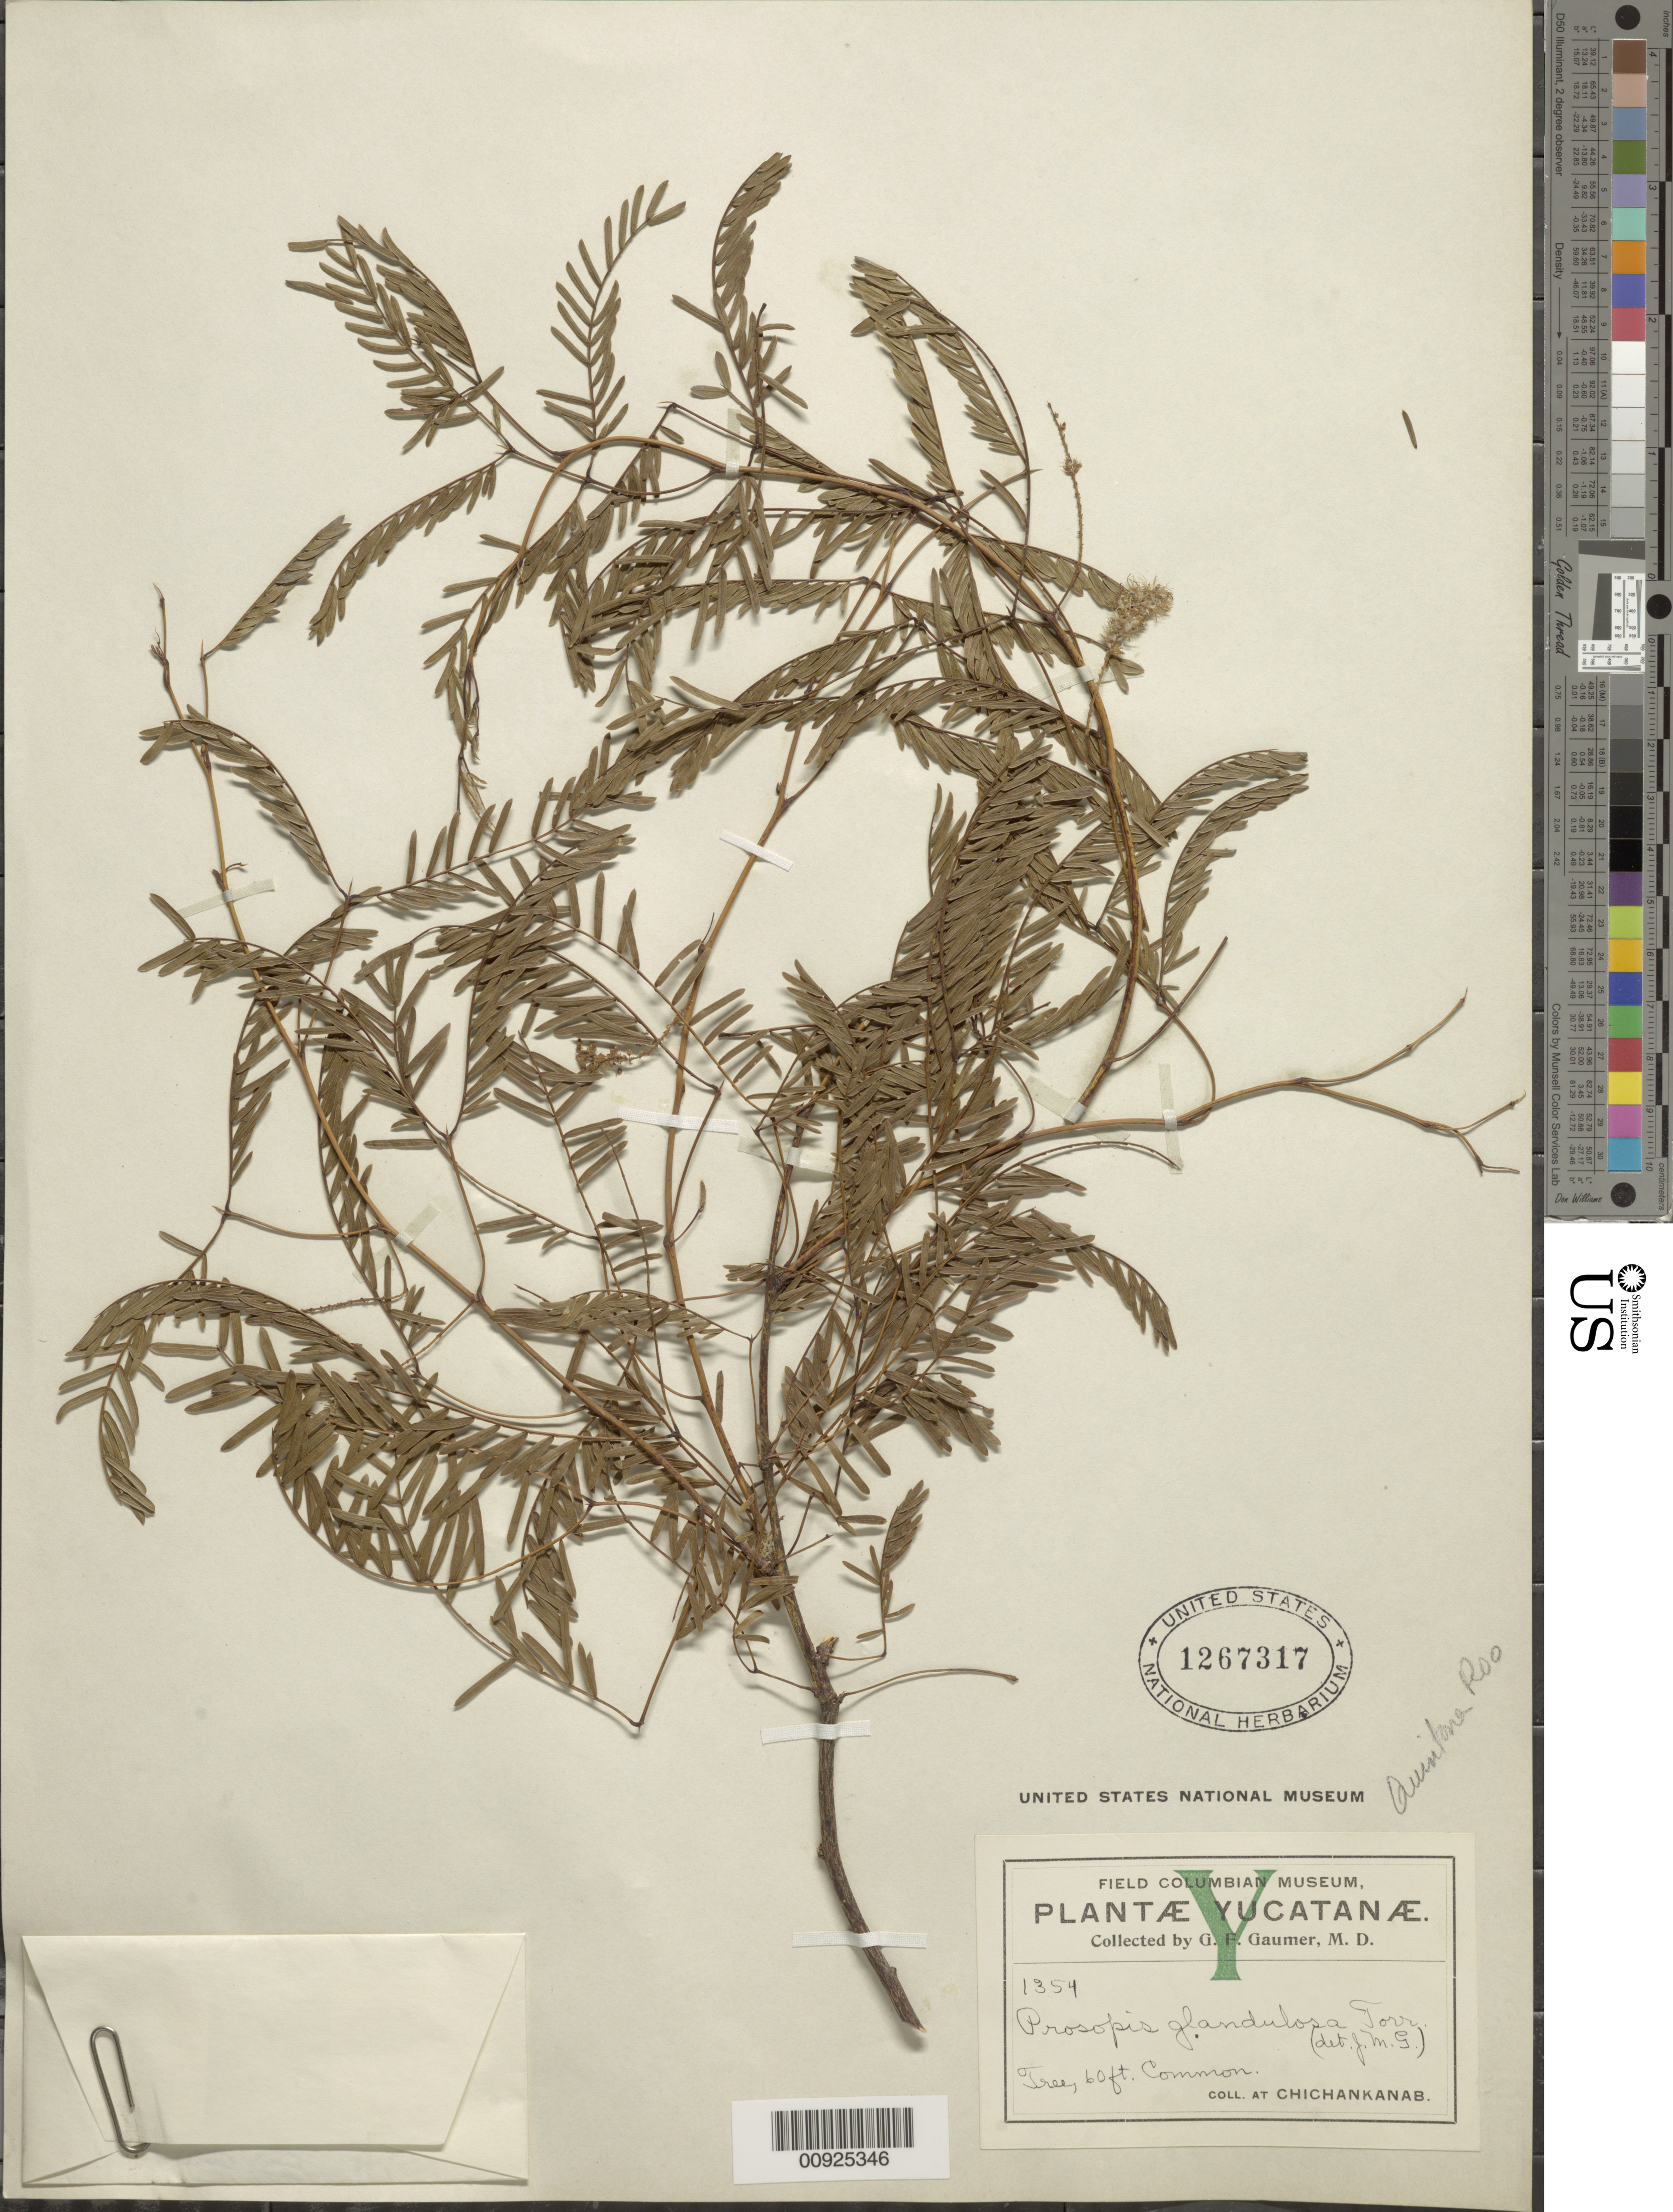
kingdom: Plantae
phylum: Tracheophyta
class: Magnoliopsida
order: Fabales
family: Fabaceae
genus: Neltuma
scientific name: Neltuma glandulosa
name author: (Torr.) Britton & Rose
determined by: Strong, Mark T., (BOT), Smithsonian Institution - National Museum of Natural History (UNITED STATES)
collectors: G. F. Gaumer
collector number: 1354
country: Mexico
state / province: Quintana Roo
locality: Chichankanab.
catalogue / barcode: US 1267317